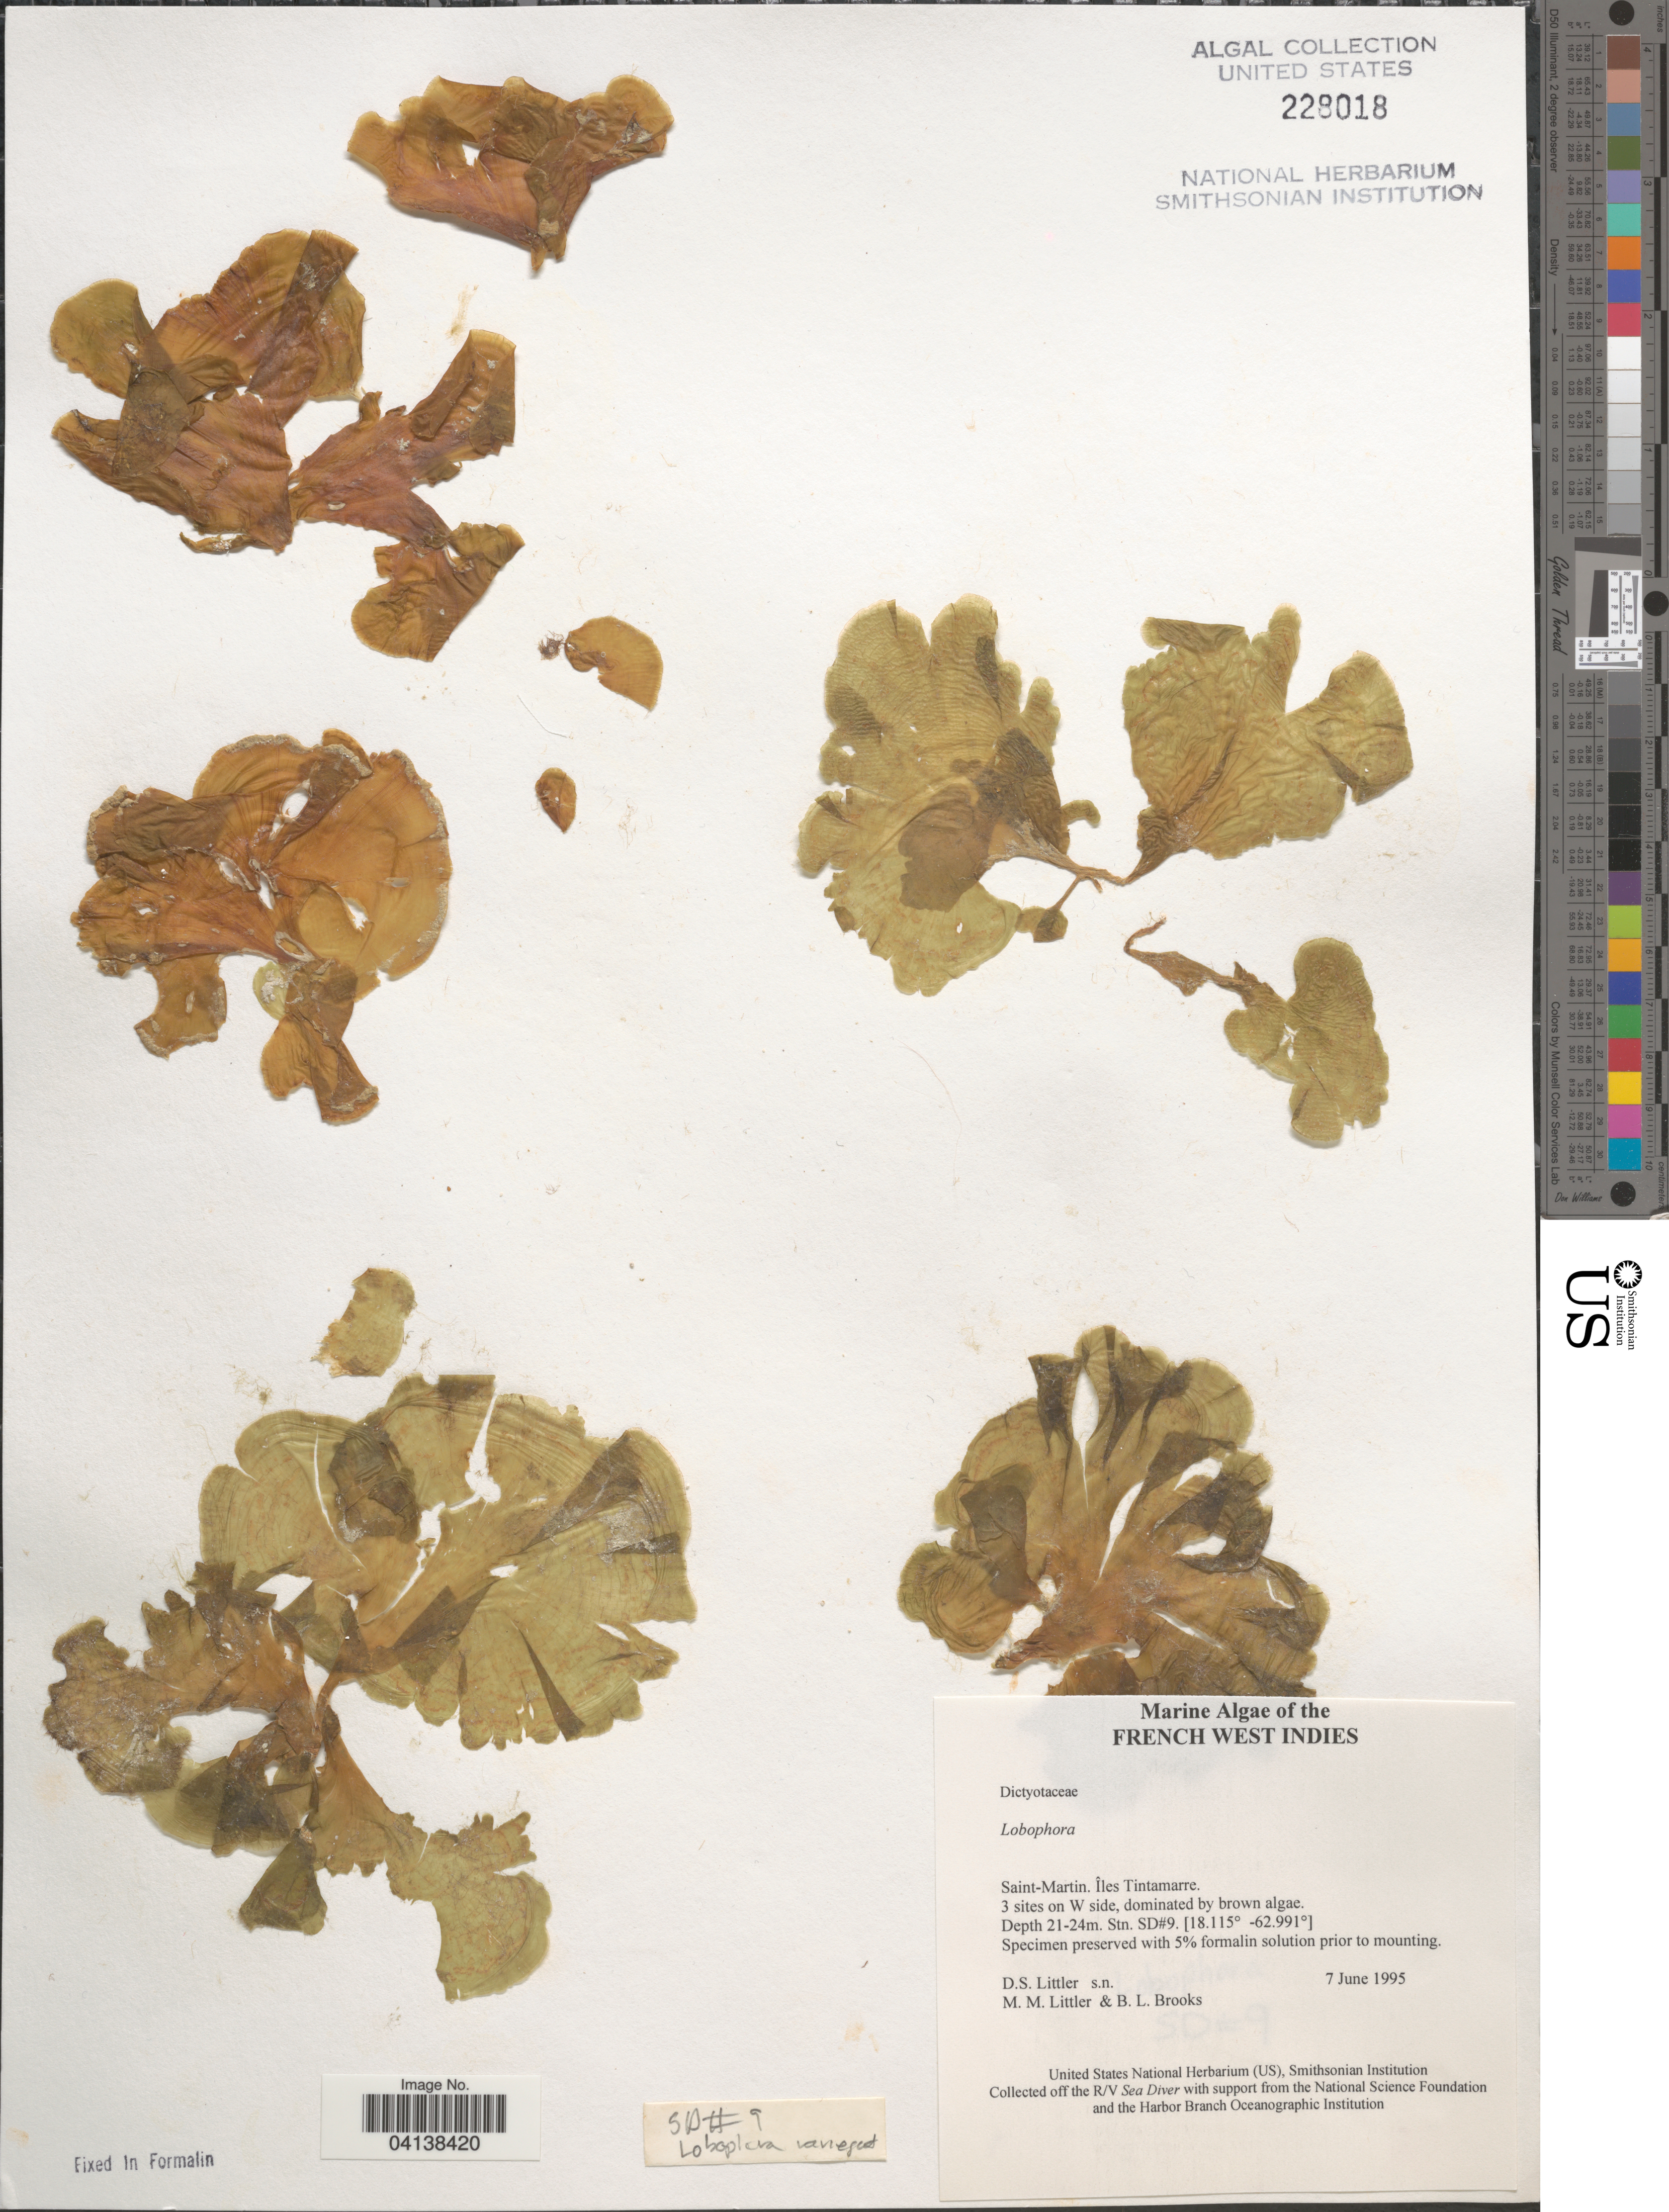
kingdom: Chromista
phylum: Ochrophyta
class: Phaeophyceae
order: Dictyotales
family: Dictyotaceae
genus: Lobophora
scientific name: Lobophora sp.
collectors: D. S. Littler & B. Brooks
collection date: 1995-06-07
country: Saint Martin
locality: French West Indies. Saint-Martin. Îles Tintamarre. 3 sites on W side. Stn. SD#9.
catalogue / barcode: US 228018